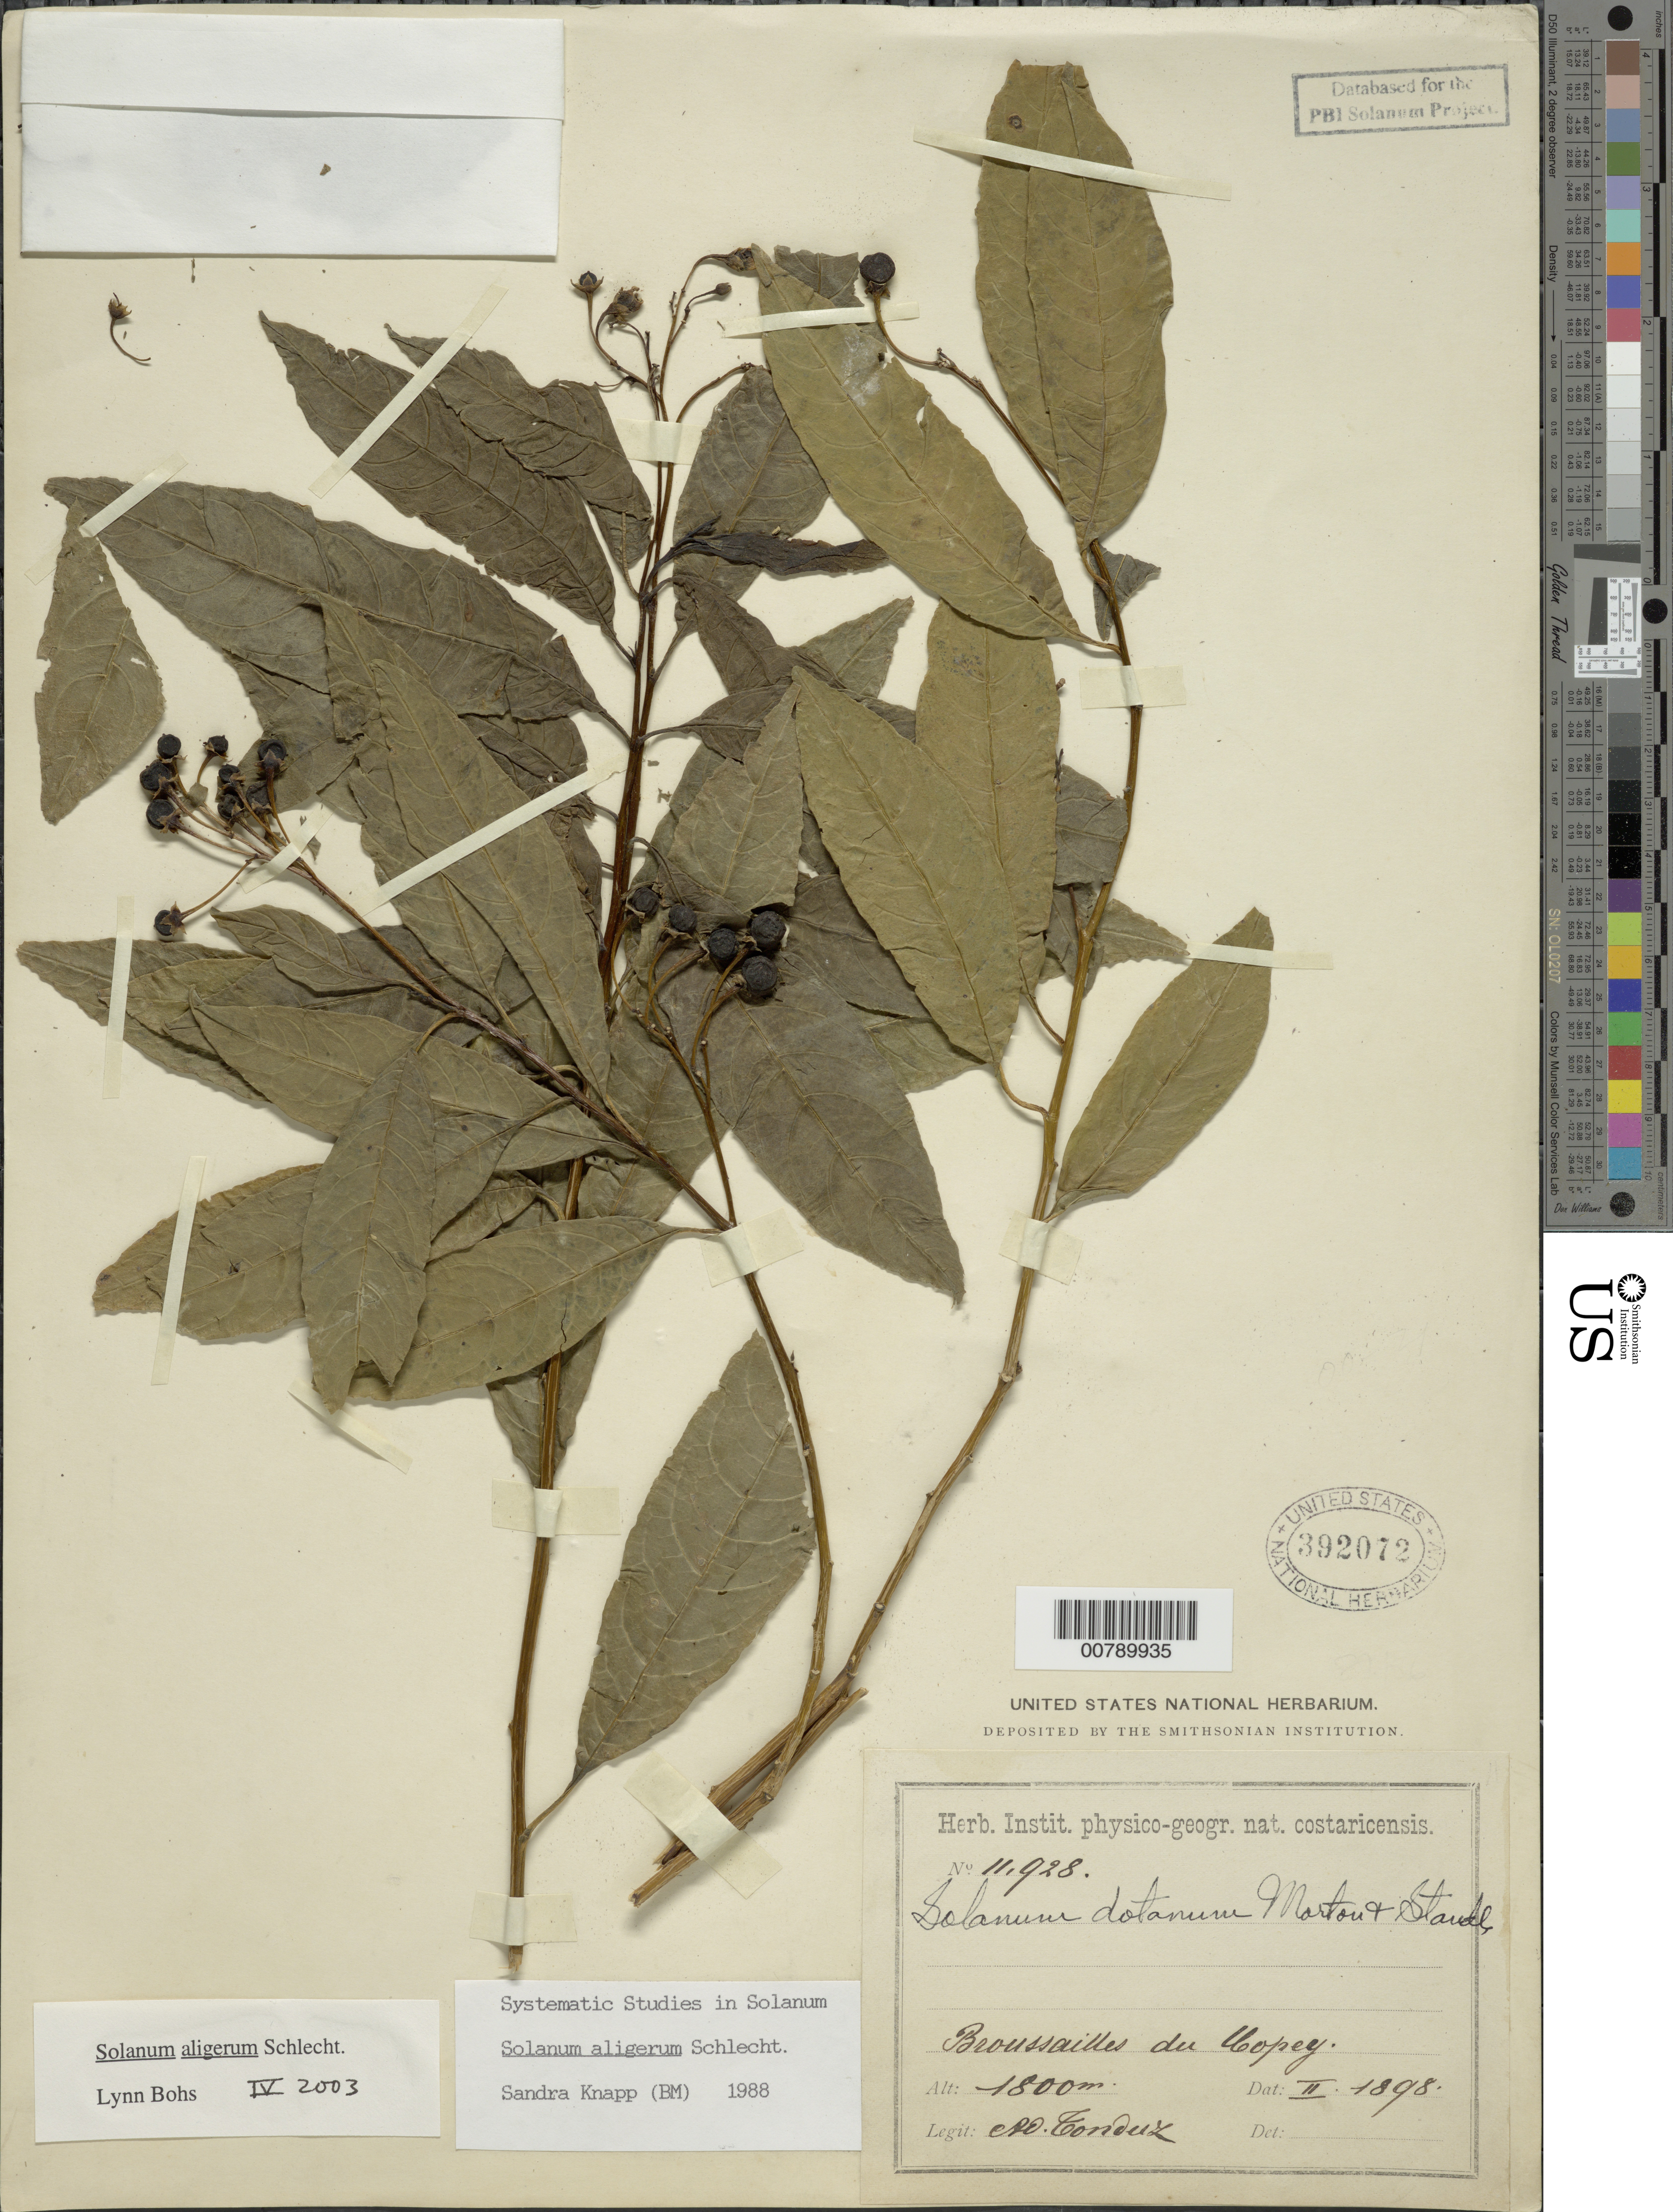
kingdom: Plantae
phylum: Tracheophyta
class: Magnoliopsida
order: Solanales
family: Solanaceae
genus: Solanum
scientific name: Solanum aligerum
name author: Schltdl.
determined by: Bohs, L. A.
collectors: A. Tonduz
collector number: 11928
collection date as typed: Feb 1898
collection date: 1898-02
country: Costa Rica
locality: Broussailles du Copey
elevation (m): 1800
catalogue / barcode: US 392072